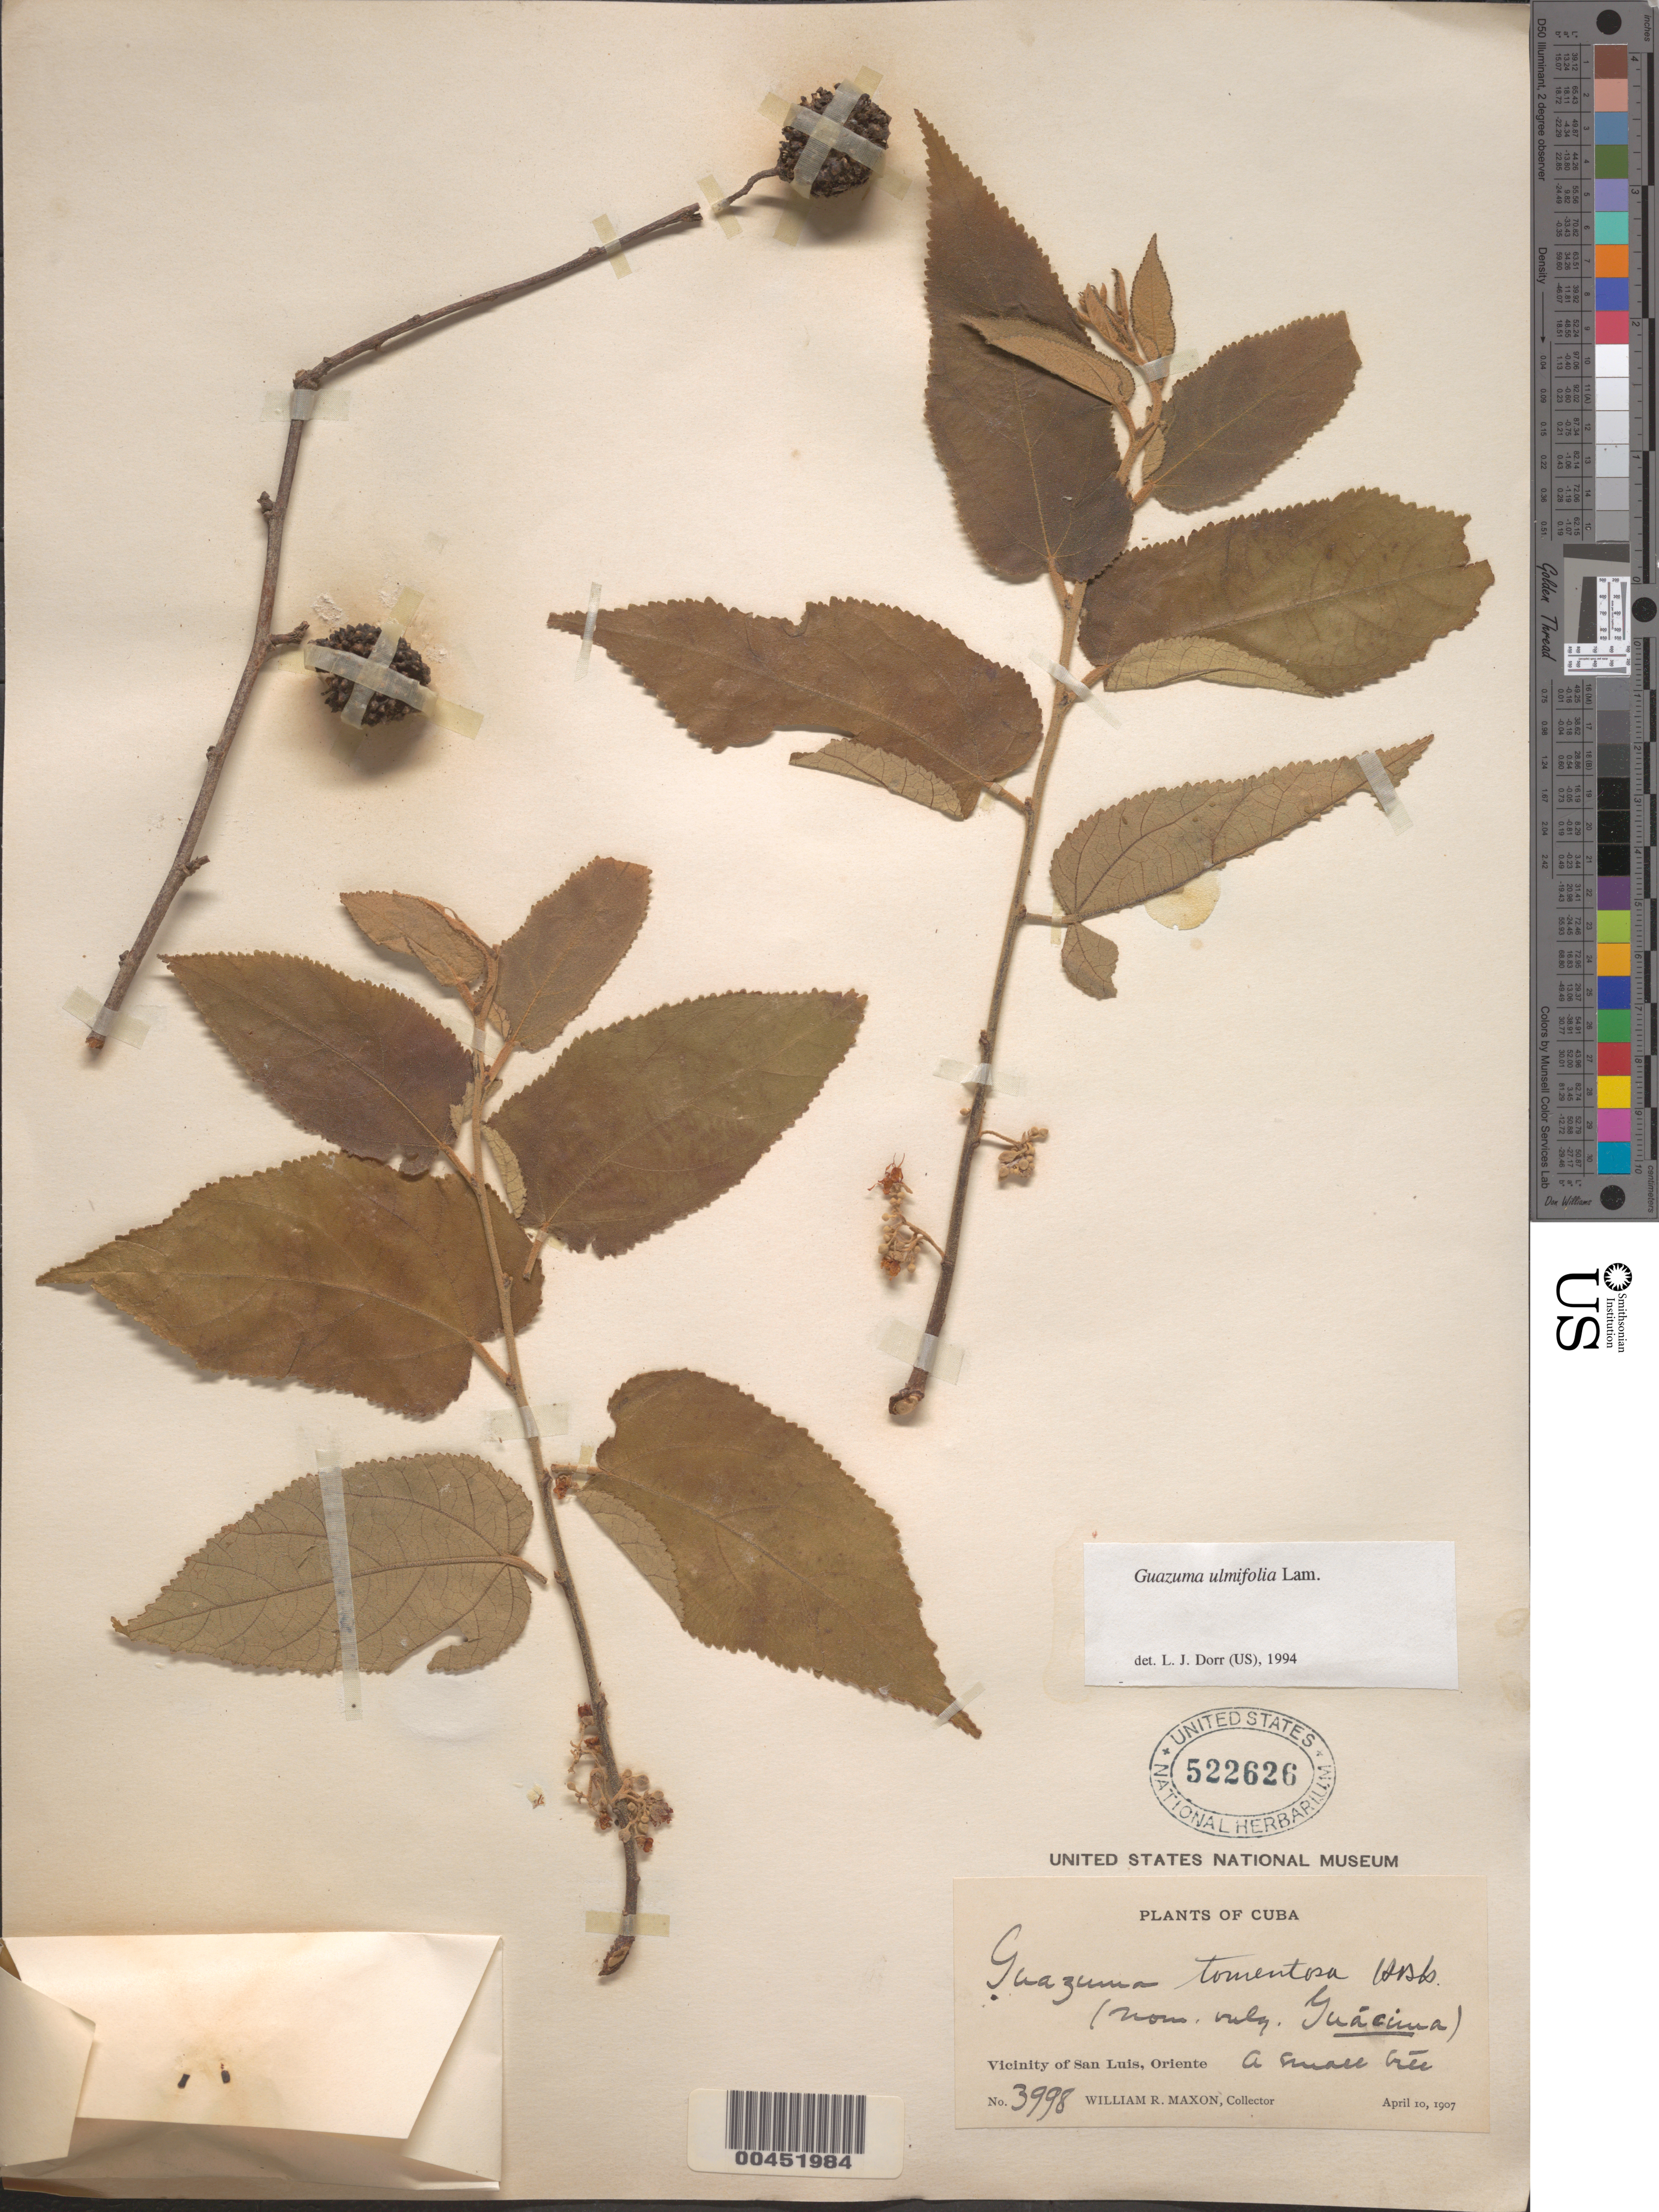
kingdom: Plantae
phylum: Tracheophyta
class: Magnoliopsida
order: Malvales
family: Malvaceae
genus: Guazuma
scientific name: Guazuma ulmifolia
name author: Lam.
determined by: Dorr, L. J., (BOT), Smithsonian Institution - National Museum of Natural History (UNITED STATES)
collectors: W. R. Maxon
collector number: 3998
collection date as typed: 10 Apr 1907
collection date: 1907-04-10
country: Cuba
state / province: Oriente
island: Greater Antilles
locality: Vicinity of San Luis. [Oriente is a former province.]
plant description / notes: Common name: Guácima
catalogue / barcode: US 522626